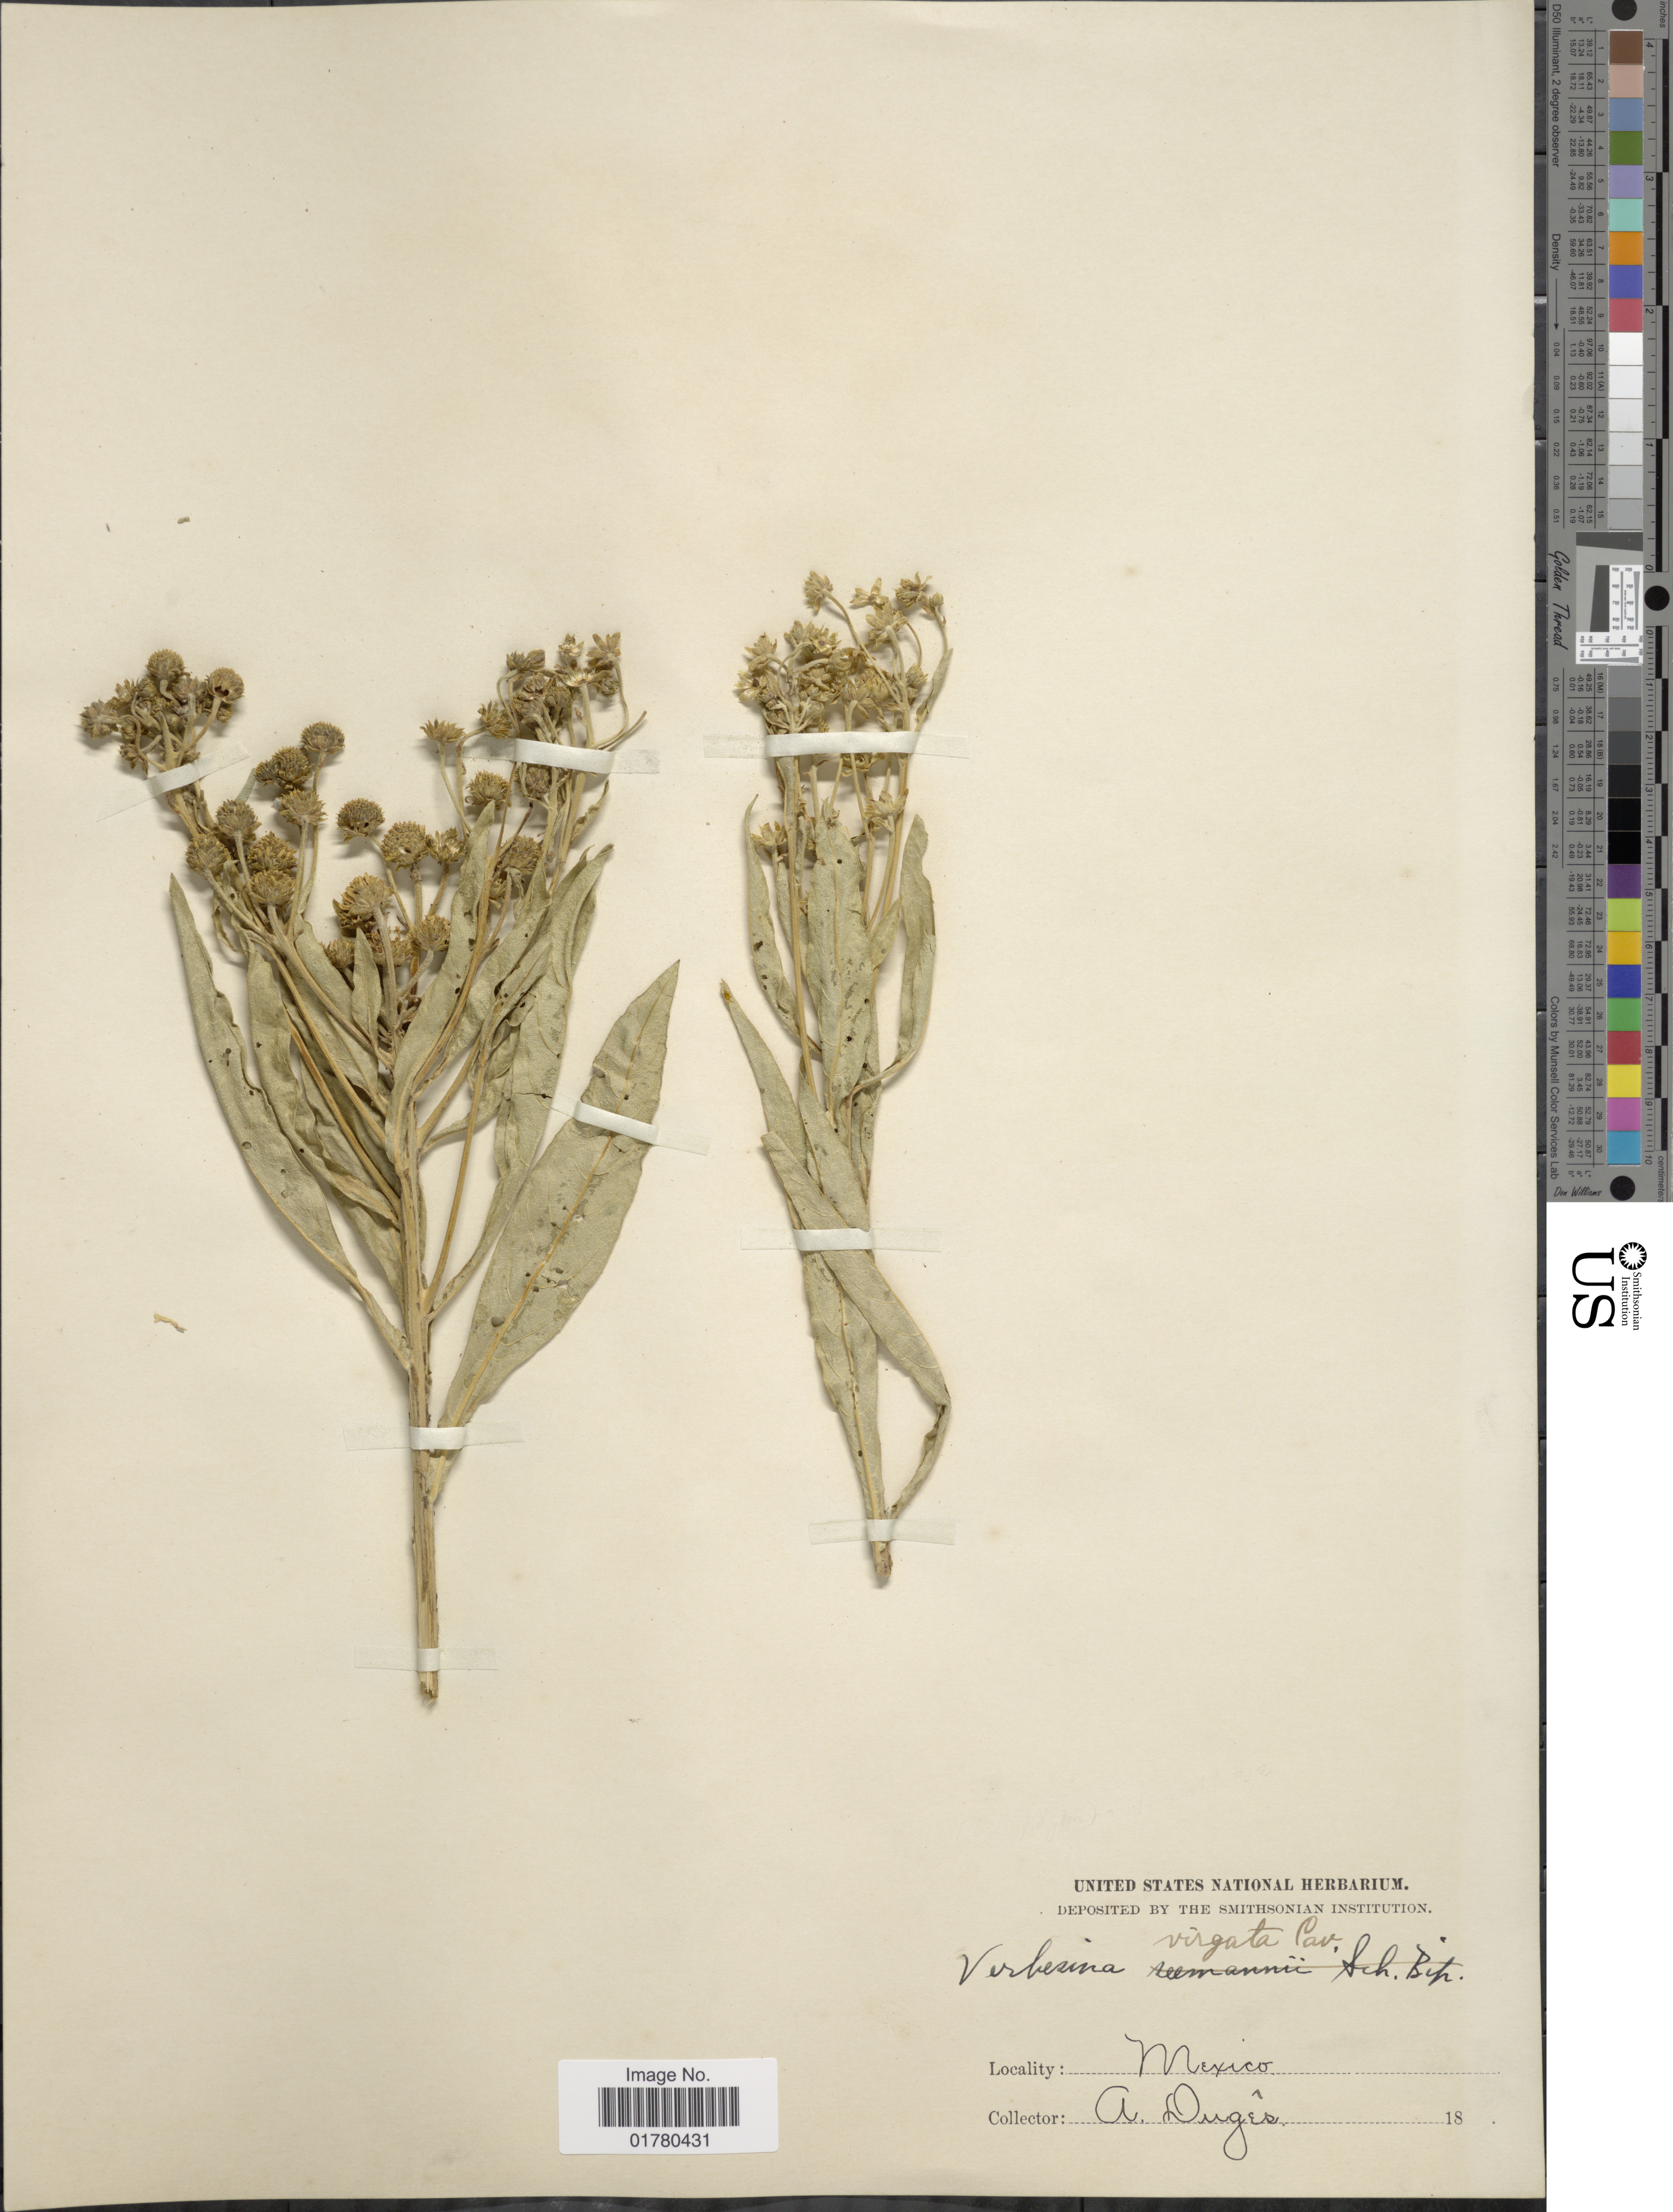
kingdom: Plantae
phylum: Tracheophyta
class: Magnoliopsida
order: Asterales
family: Asteraceae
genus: Verbesina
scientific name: Verbesina virgata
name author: Cav.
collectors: A. Duges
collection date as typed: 18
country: Mexico